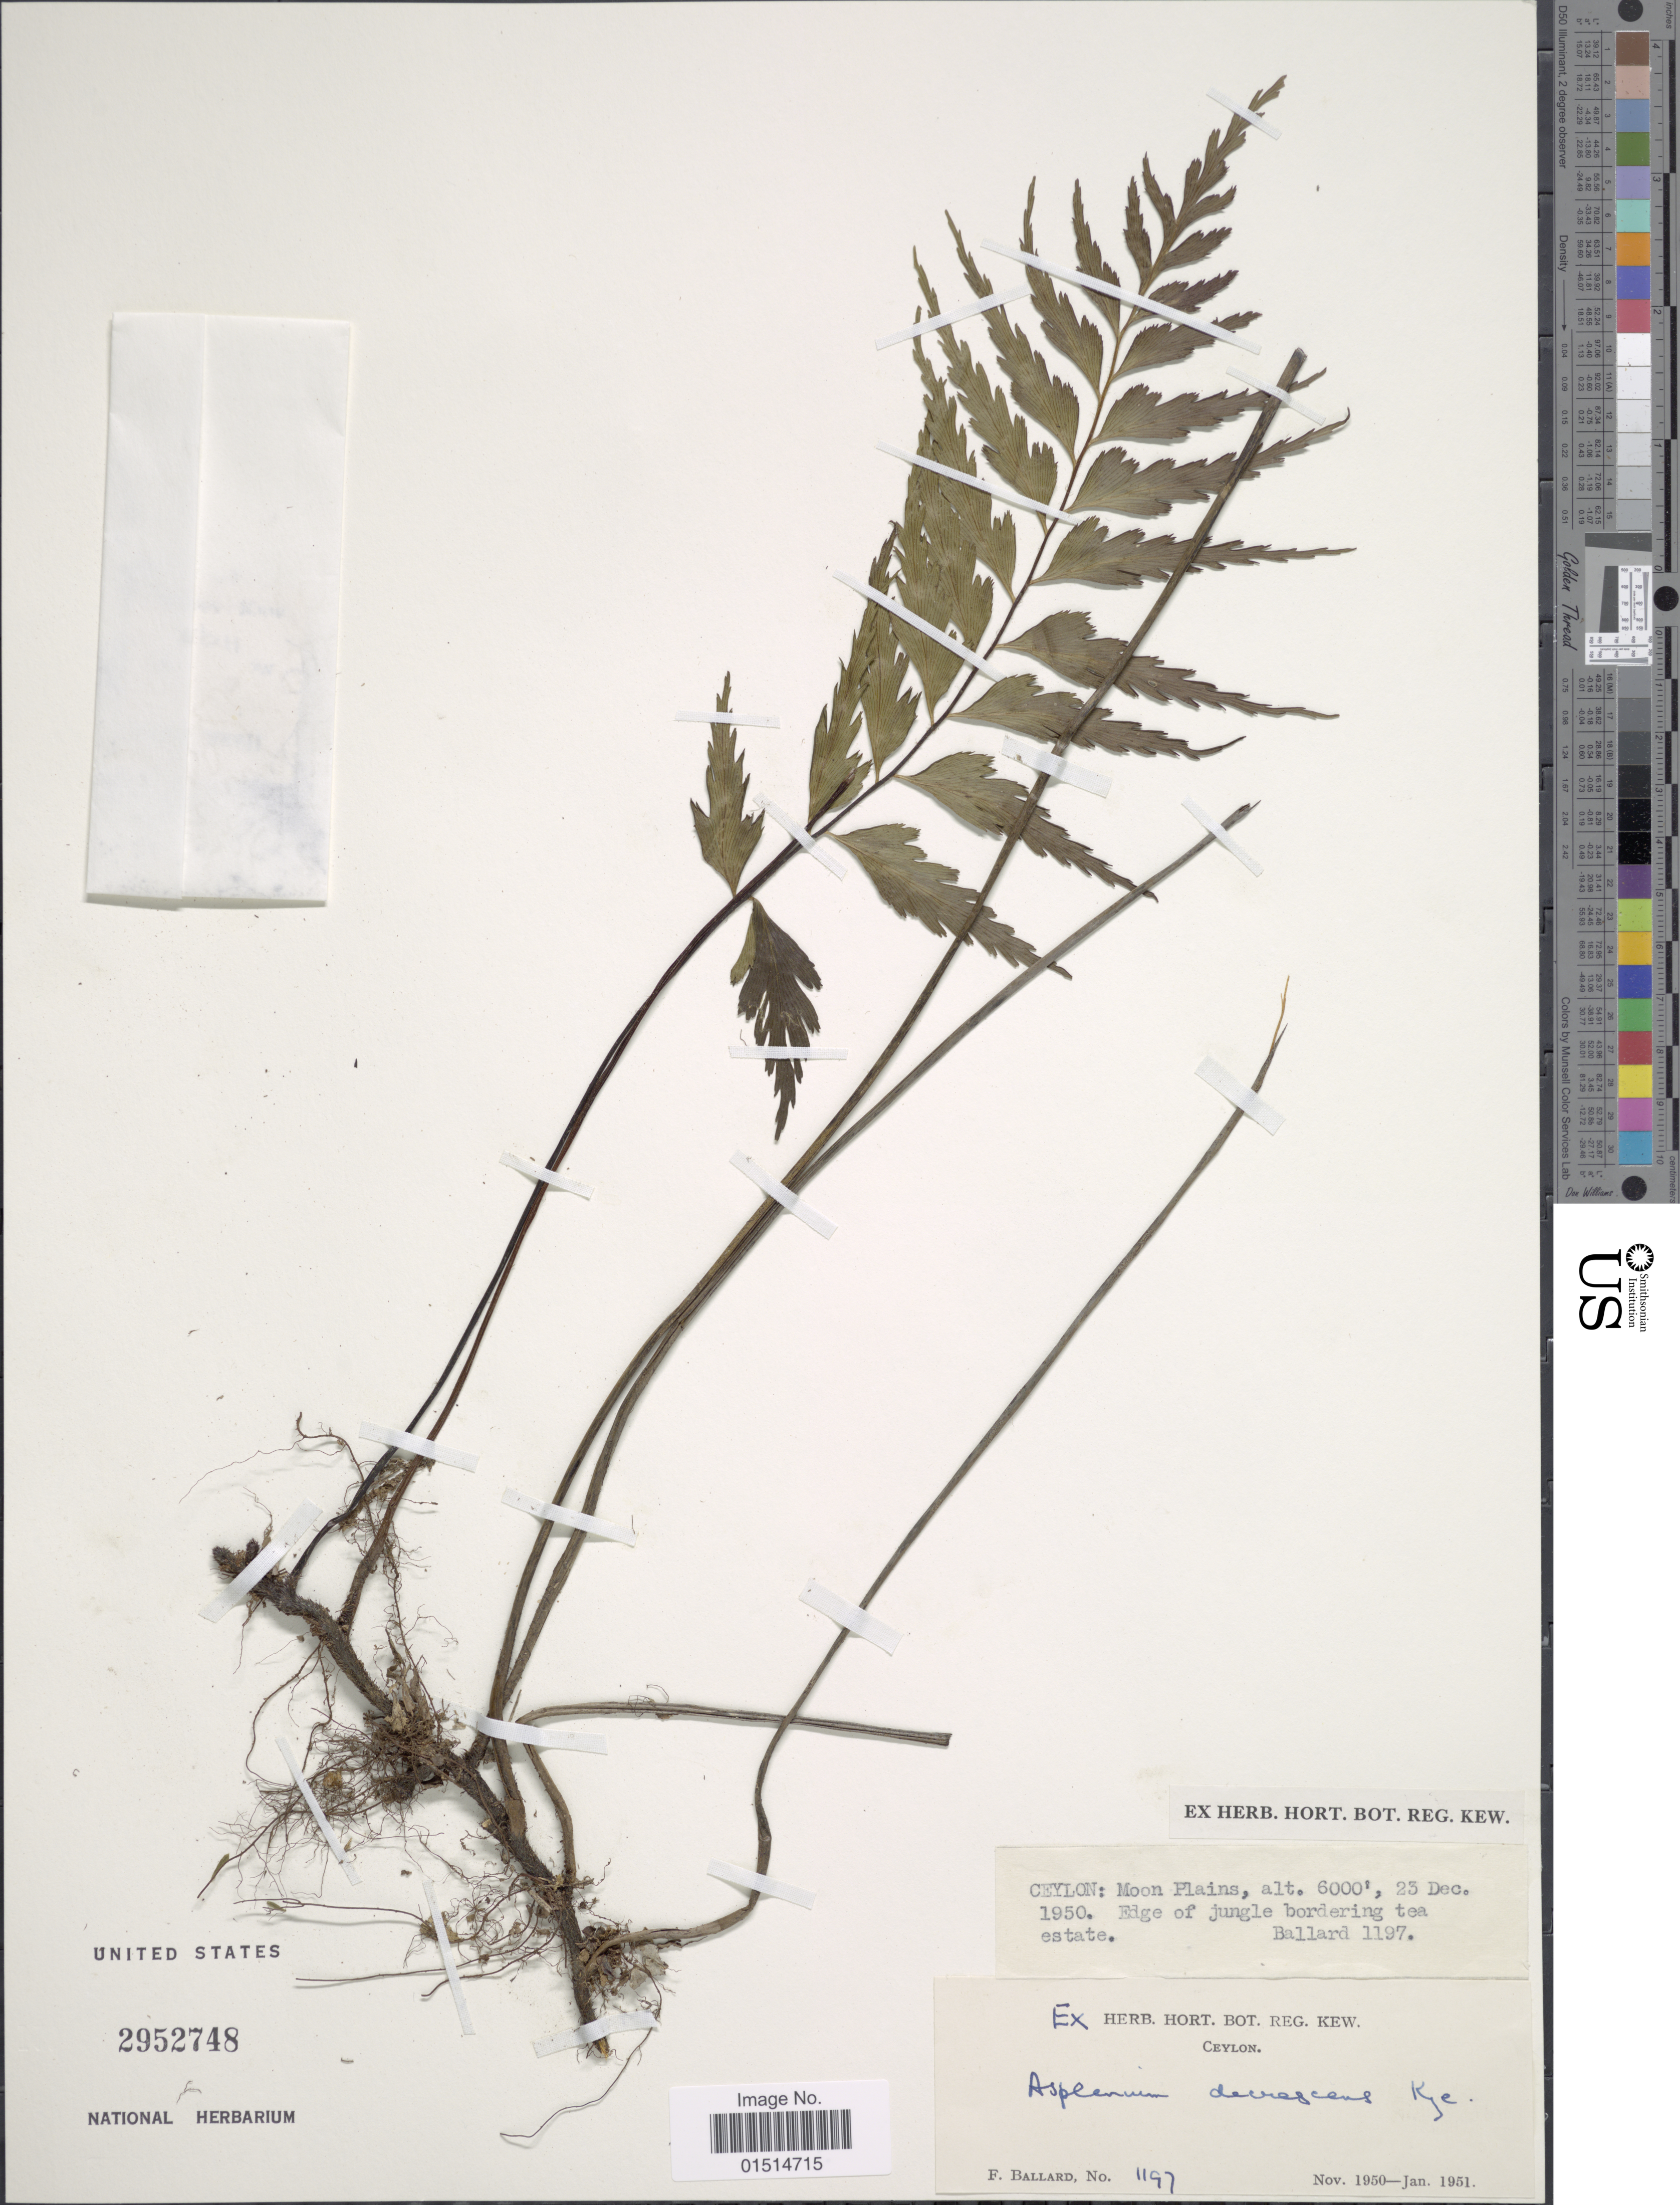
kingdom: Plantae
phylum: Tracheophyta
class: Polypodiopsida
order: Polypodiales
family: Aspleniaceae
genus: Asplenium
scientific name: Asplenium decrescens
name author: Kunze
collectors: F. Ballard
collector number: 1197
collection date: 1950-12-23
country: Sri Lanka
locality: Ceylon: Moon Plains. Edge of jungle bordering tea estate.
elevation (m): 1829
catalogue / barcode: US 2952748